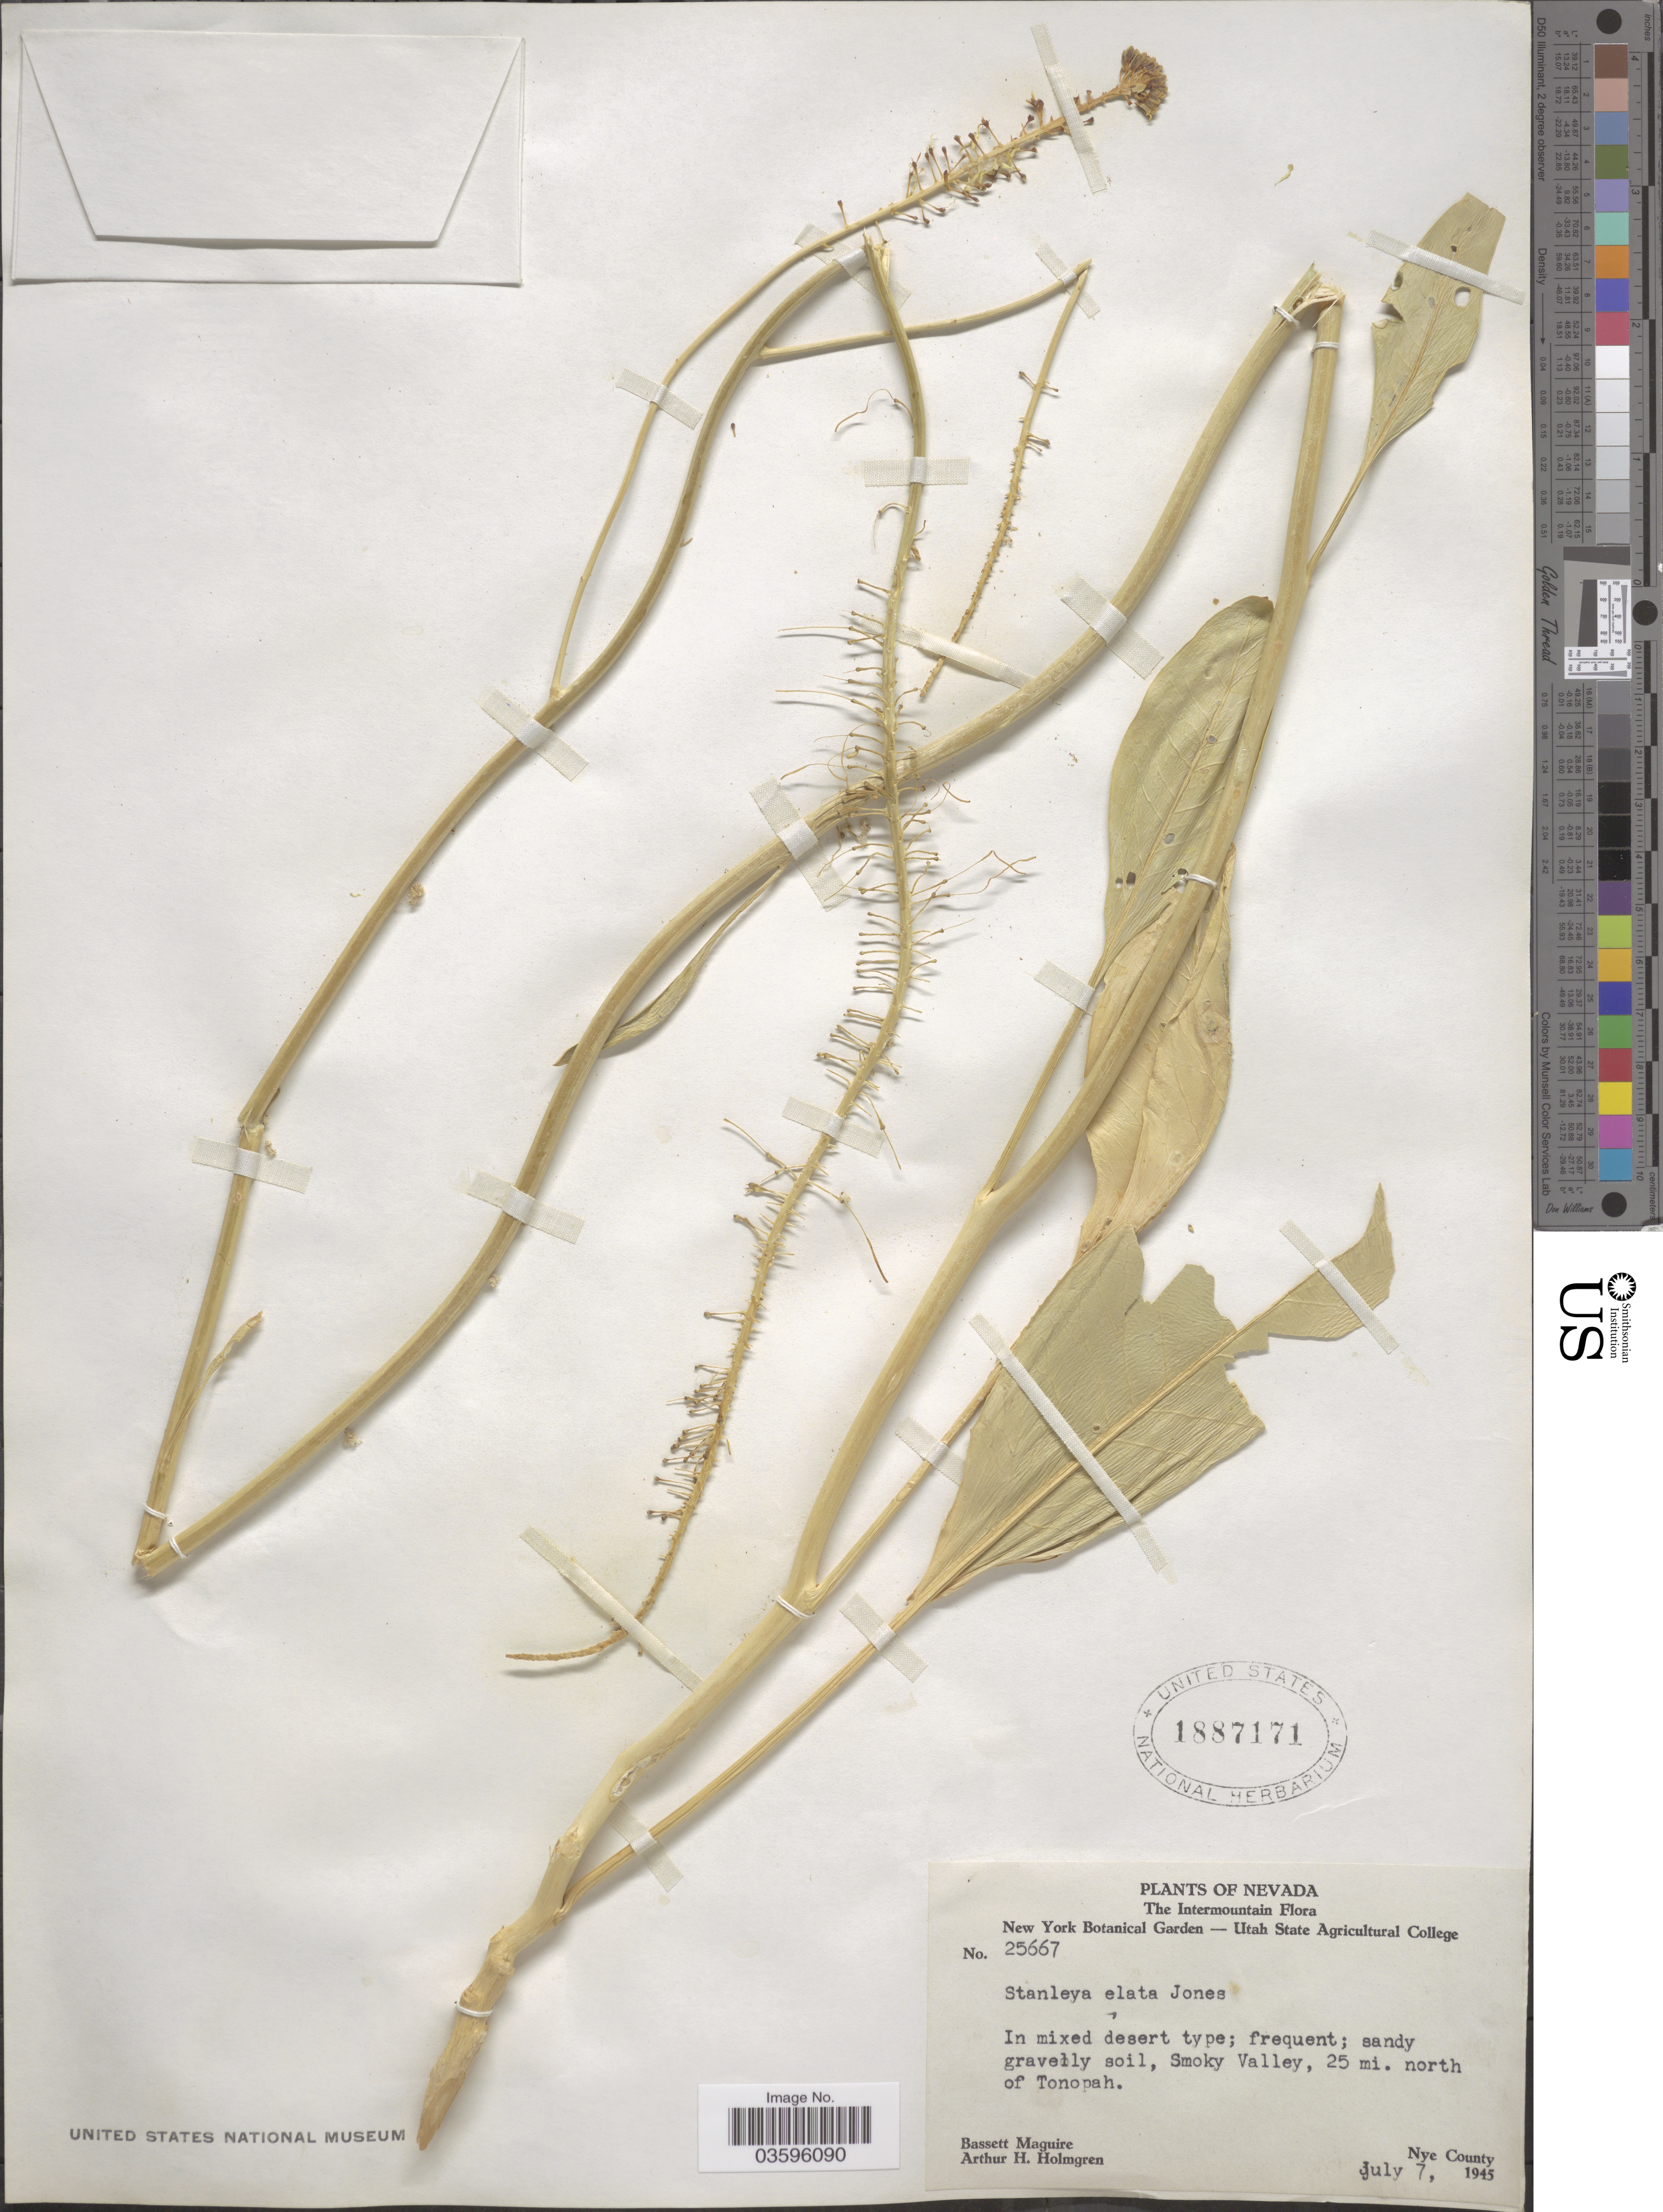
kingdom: Plantae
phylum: Tracheophyta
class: Magnoliopsida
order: Brassicales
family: Brassicaceae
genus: Stanleya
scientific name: Stanleya elata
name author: M.E. Jones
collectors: B. Maguire & A. H. Holmgren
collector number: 25667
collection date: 1945-07-07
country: United States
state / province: Nevada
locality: The Intermountain. Smoky Valley, 25 mi. north of Tonopah. Nye County.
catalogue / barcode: US 1887171